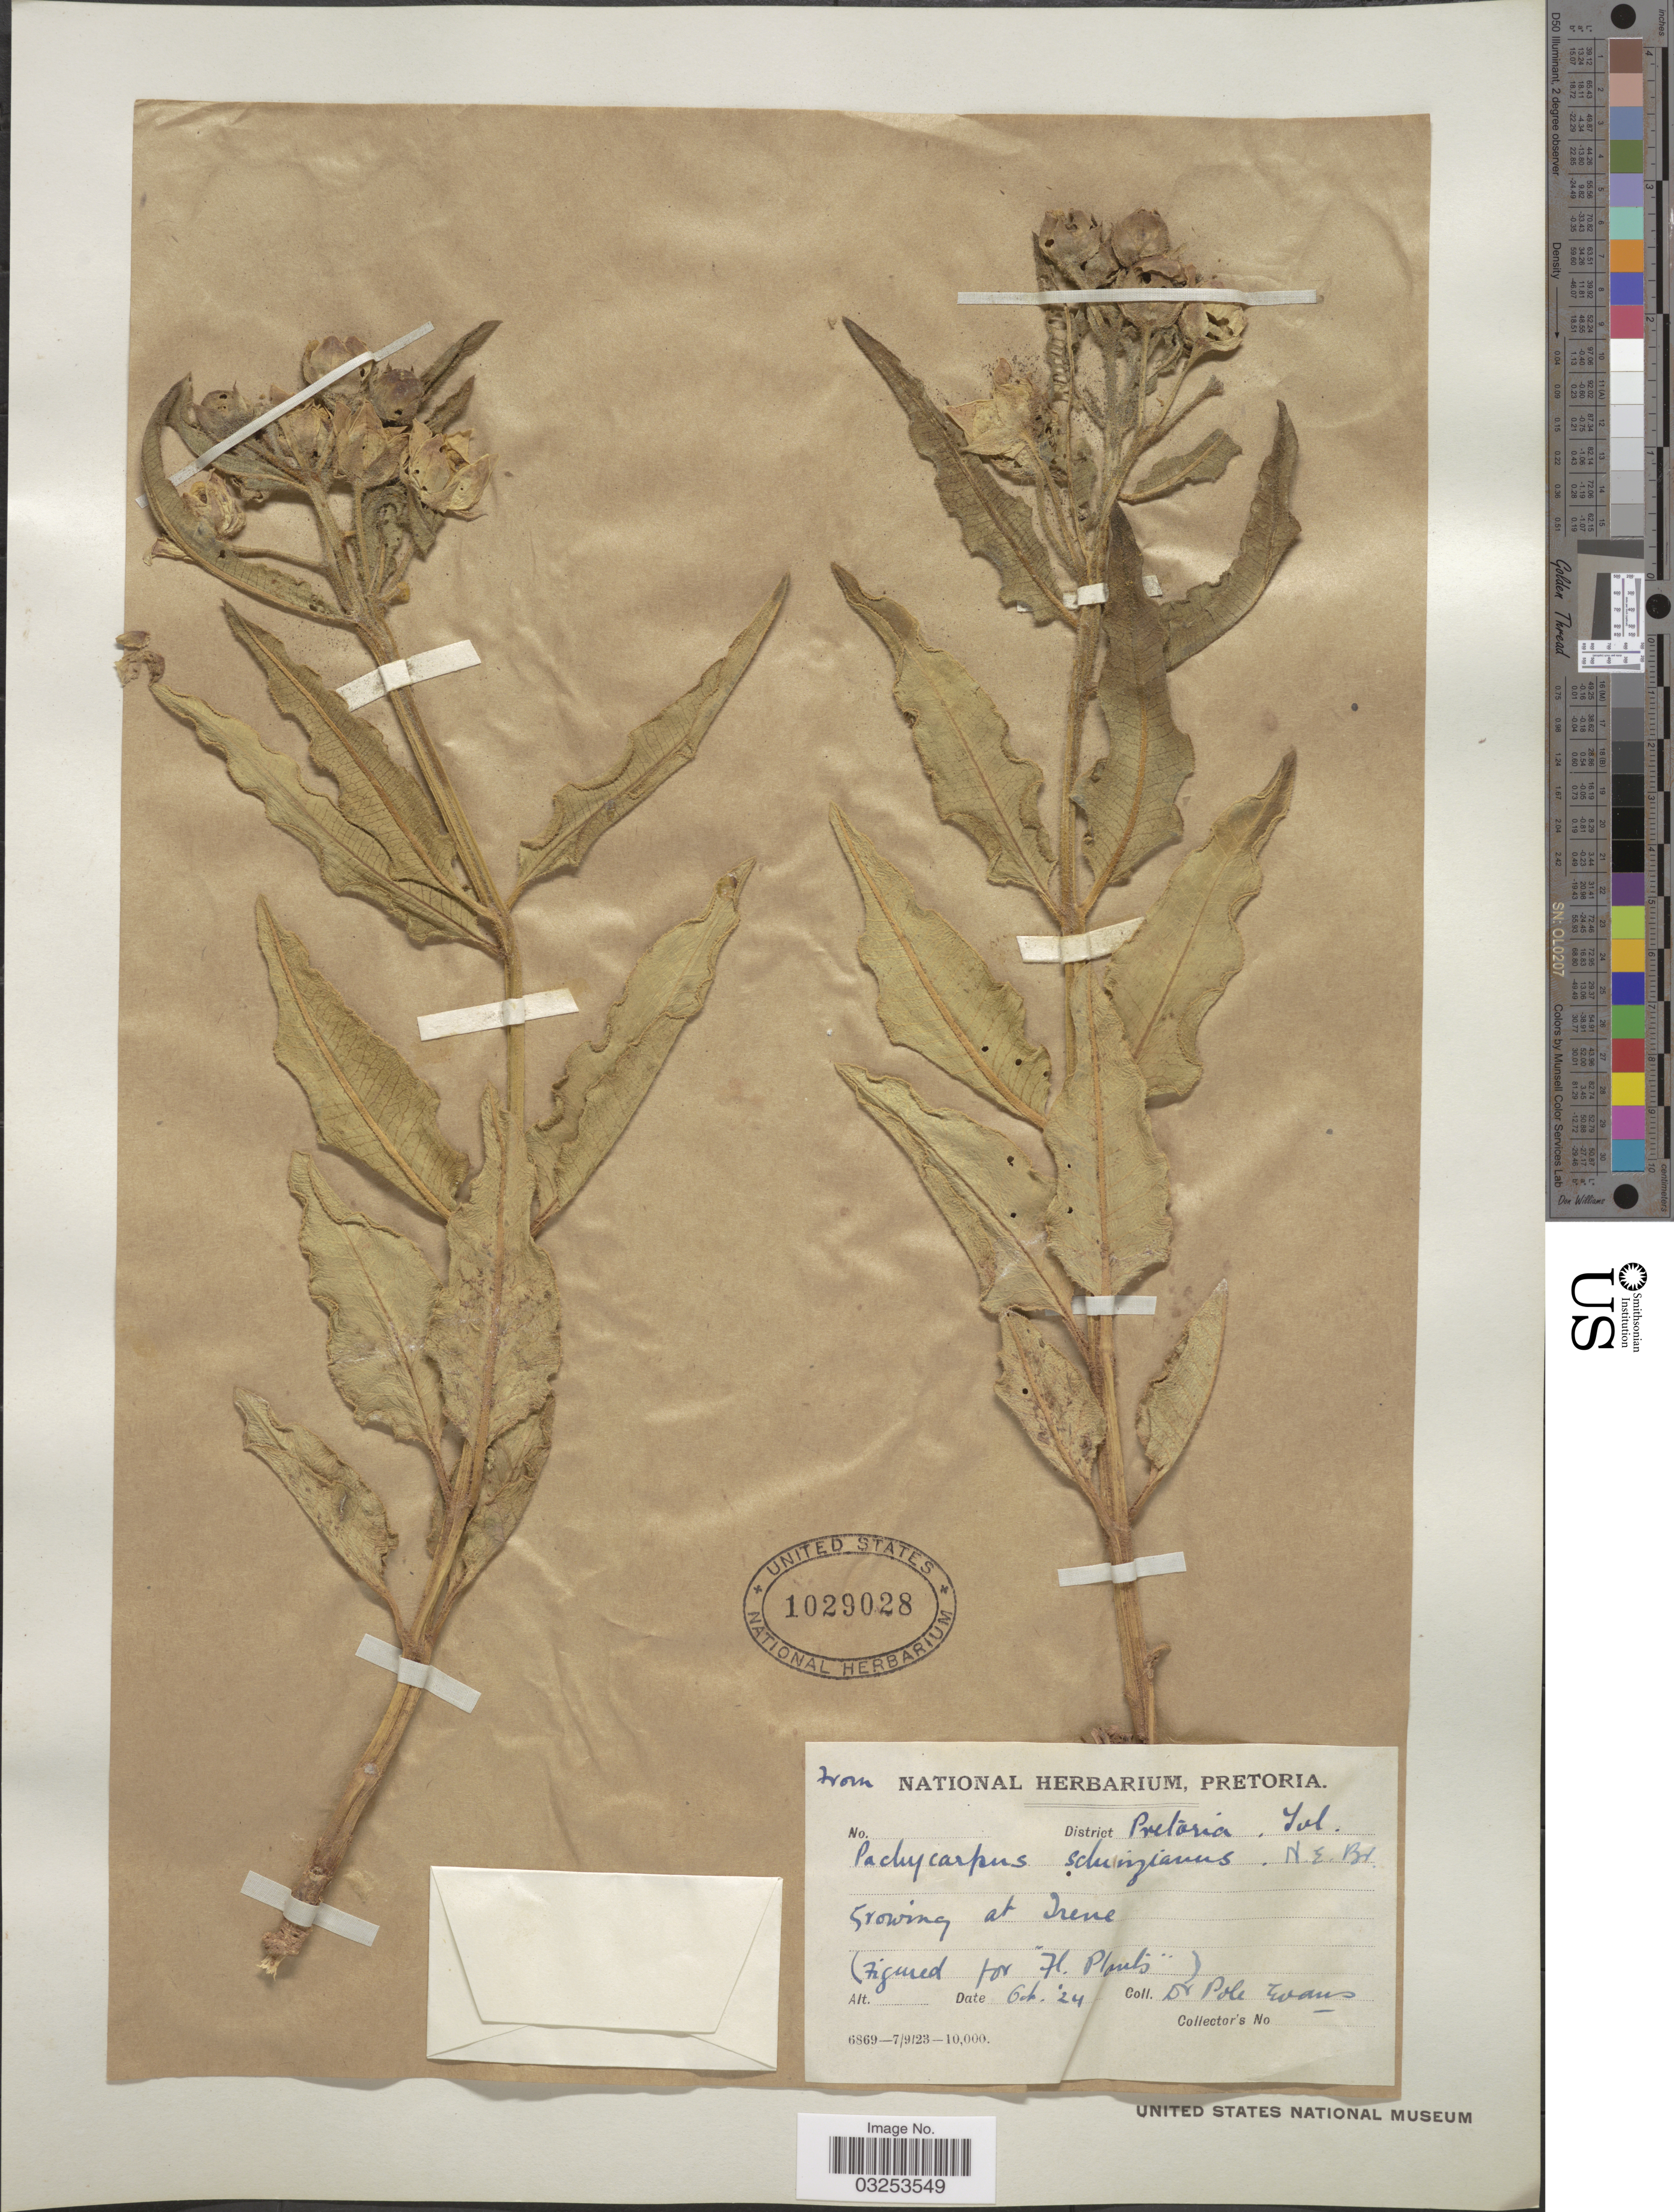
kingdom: Plantae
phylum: Tracheophyta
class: Magnoliopsida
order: Gentianales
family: Apocynaceae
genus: Pachycarpus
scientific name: Pachycarpus schinzianus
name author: (Schltr.) N.E. Br.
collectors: P. Evans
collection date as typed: Transcribed d/m/y: /10/24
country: South Africa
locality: District Pretoria, Tvl. Growing at Irene.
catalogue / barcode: US 1029028